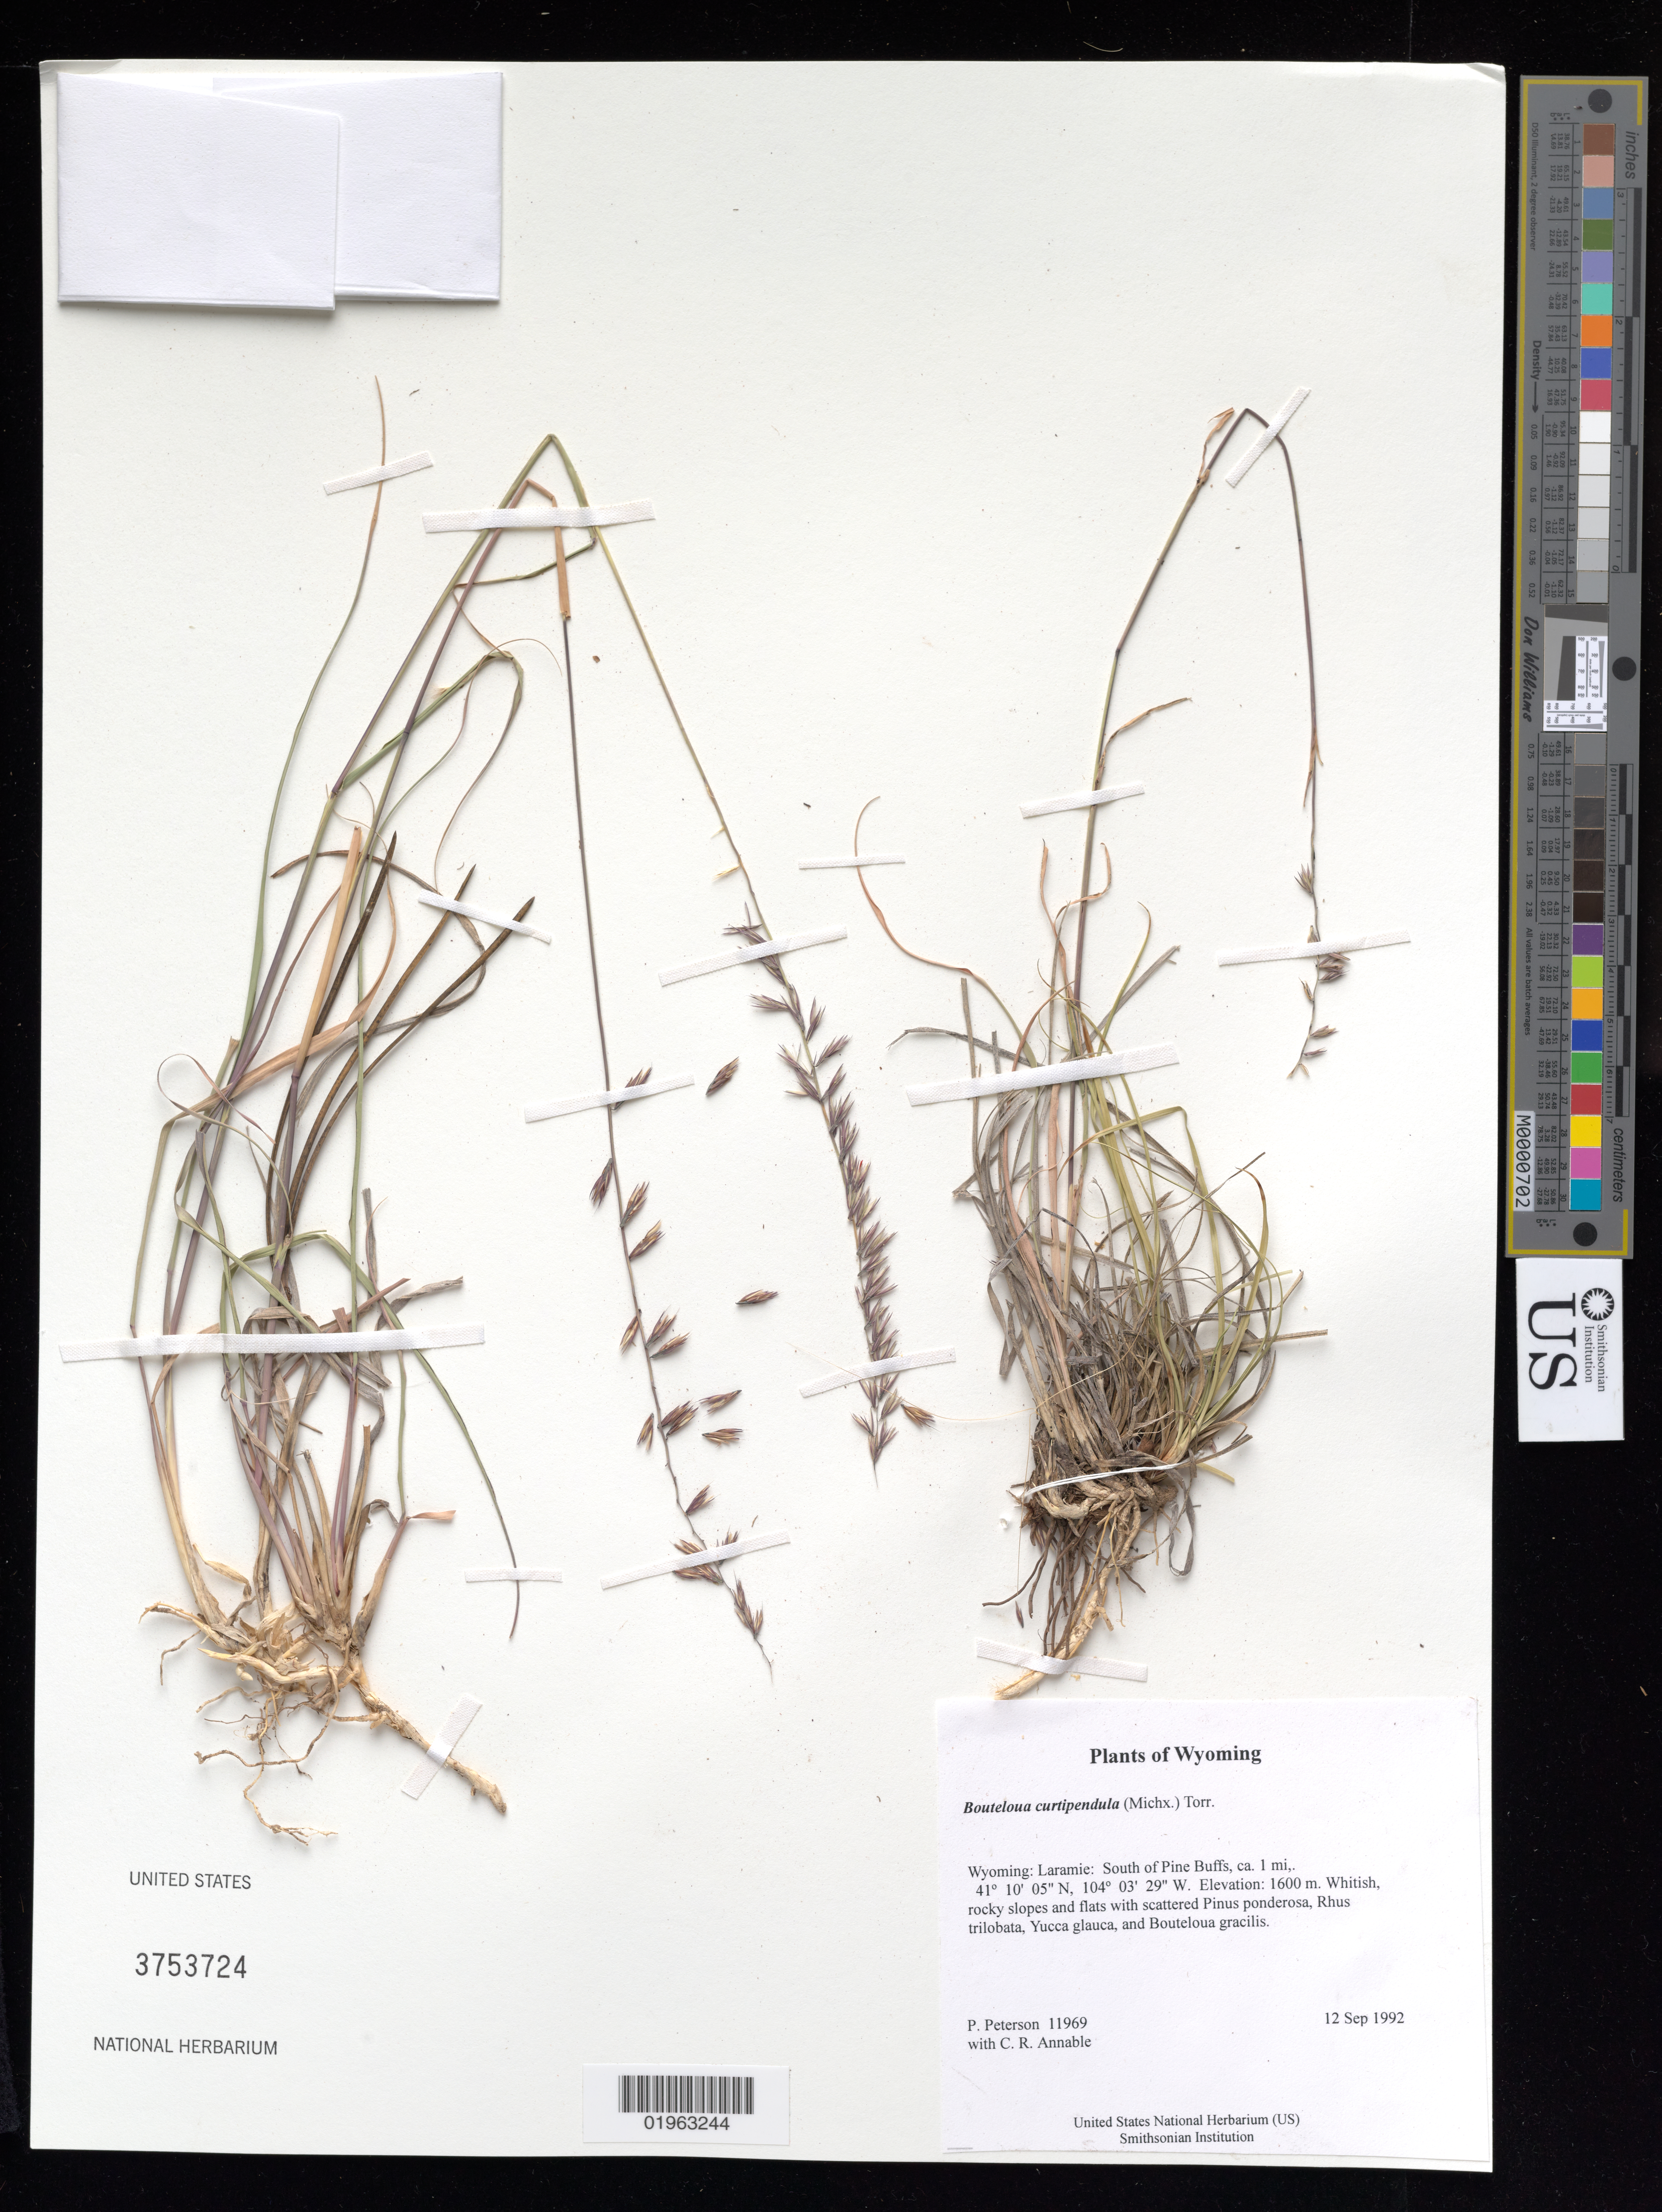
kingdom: Plantae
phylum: Tracheophyta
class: Liliopsida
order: Poales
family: Poaceae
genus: Bouteloua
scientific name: Bouteloua curtipendula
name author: (Michx.) Torr.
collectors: P. M. Peterson & C. R. Annable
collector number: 11969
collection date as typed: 12 Sep 1992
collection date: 1992-09-12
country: United States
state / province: Wyoming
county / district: Laramie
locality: South of Pine Buffs, ca. 1 mi,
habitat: Whitish, rocky slopes and flats with scattered Pinus ponderosa, Rhus trilobata, Yucca glauca, and Bouteloua gracilis.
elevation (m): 1600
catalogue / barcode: US 3753724